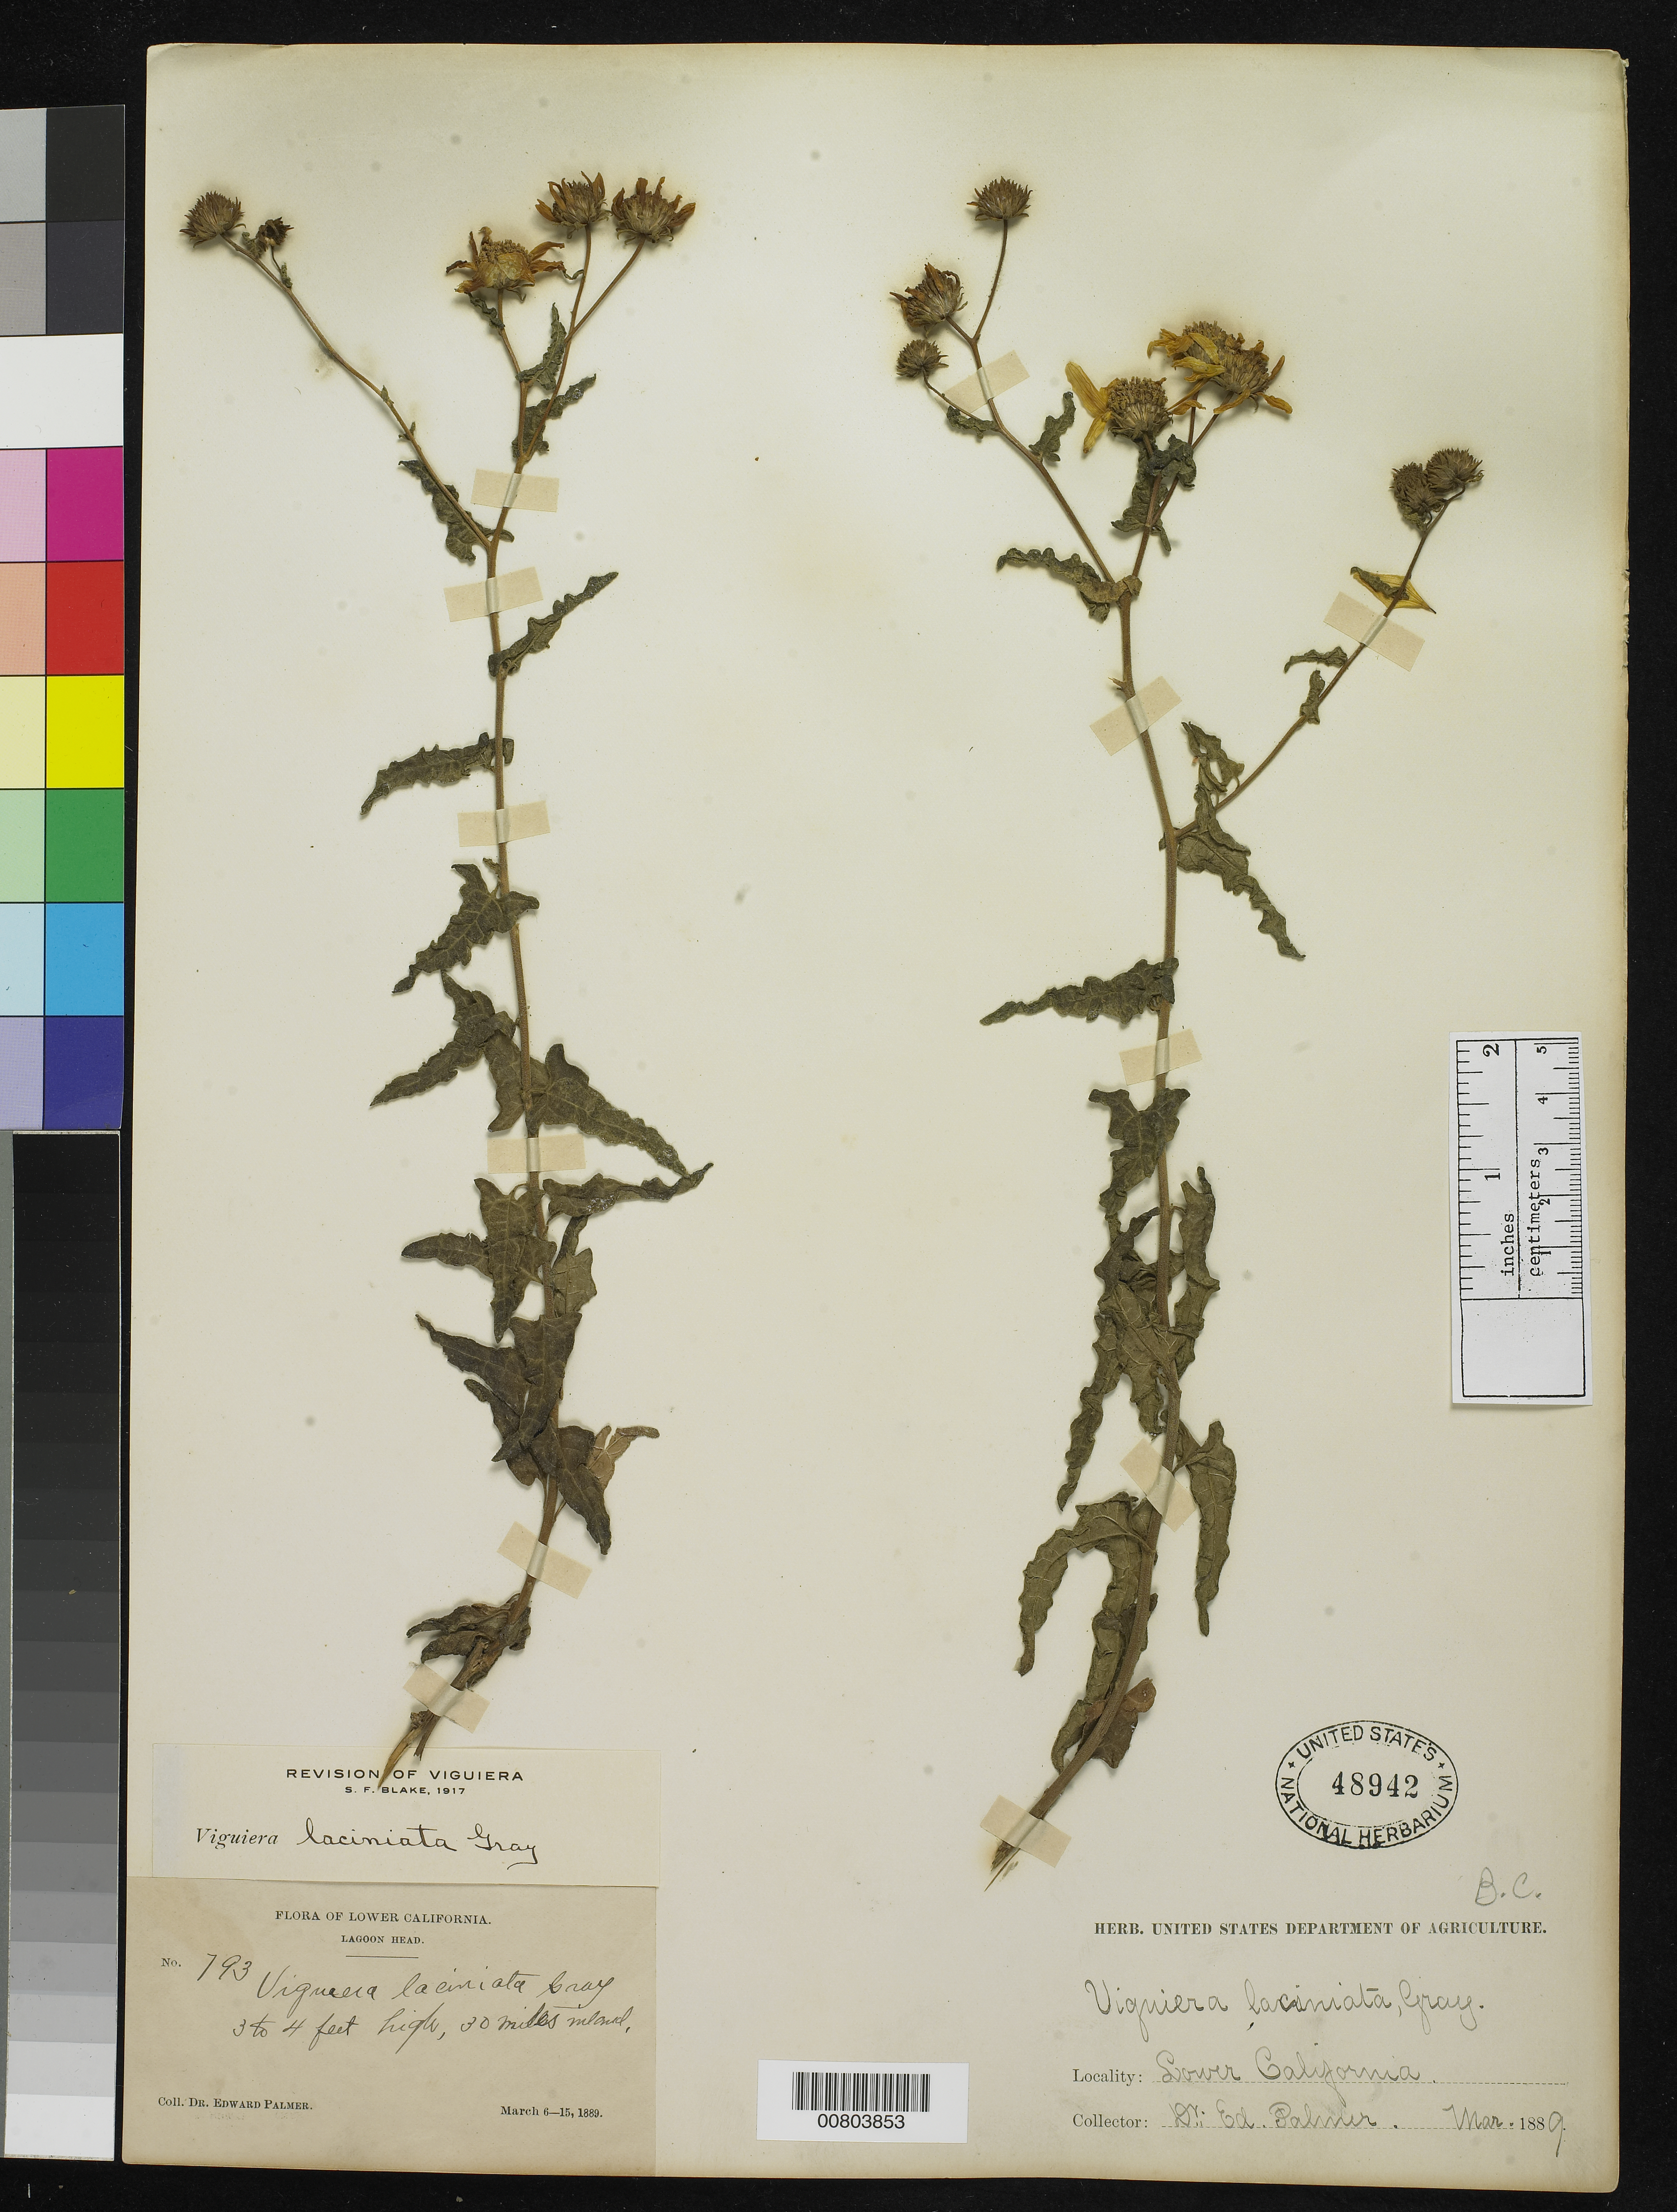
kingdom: Plantae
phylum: Tracheophyta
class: Magnoliopsida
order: Asterales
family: Asteraceae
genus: Viguiera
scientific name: Viguiera laciniata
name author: A. Gray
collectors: E. Palmer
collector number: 793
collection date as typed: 06 Mar 1889 to 15 Mar 1889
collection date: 1889-03-06/1889-03-15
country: Mexico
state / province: Baja California Norte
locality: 30 miles inland, Lagoon Head, Baja California.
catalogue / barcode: US 48942